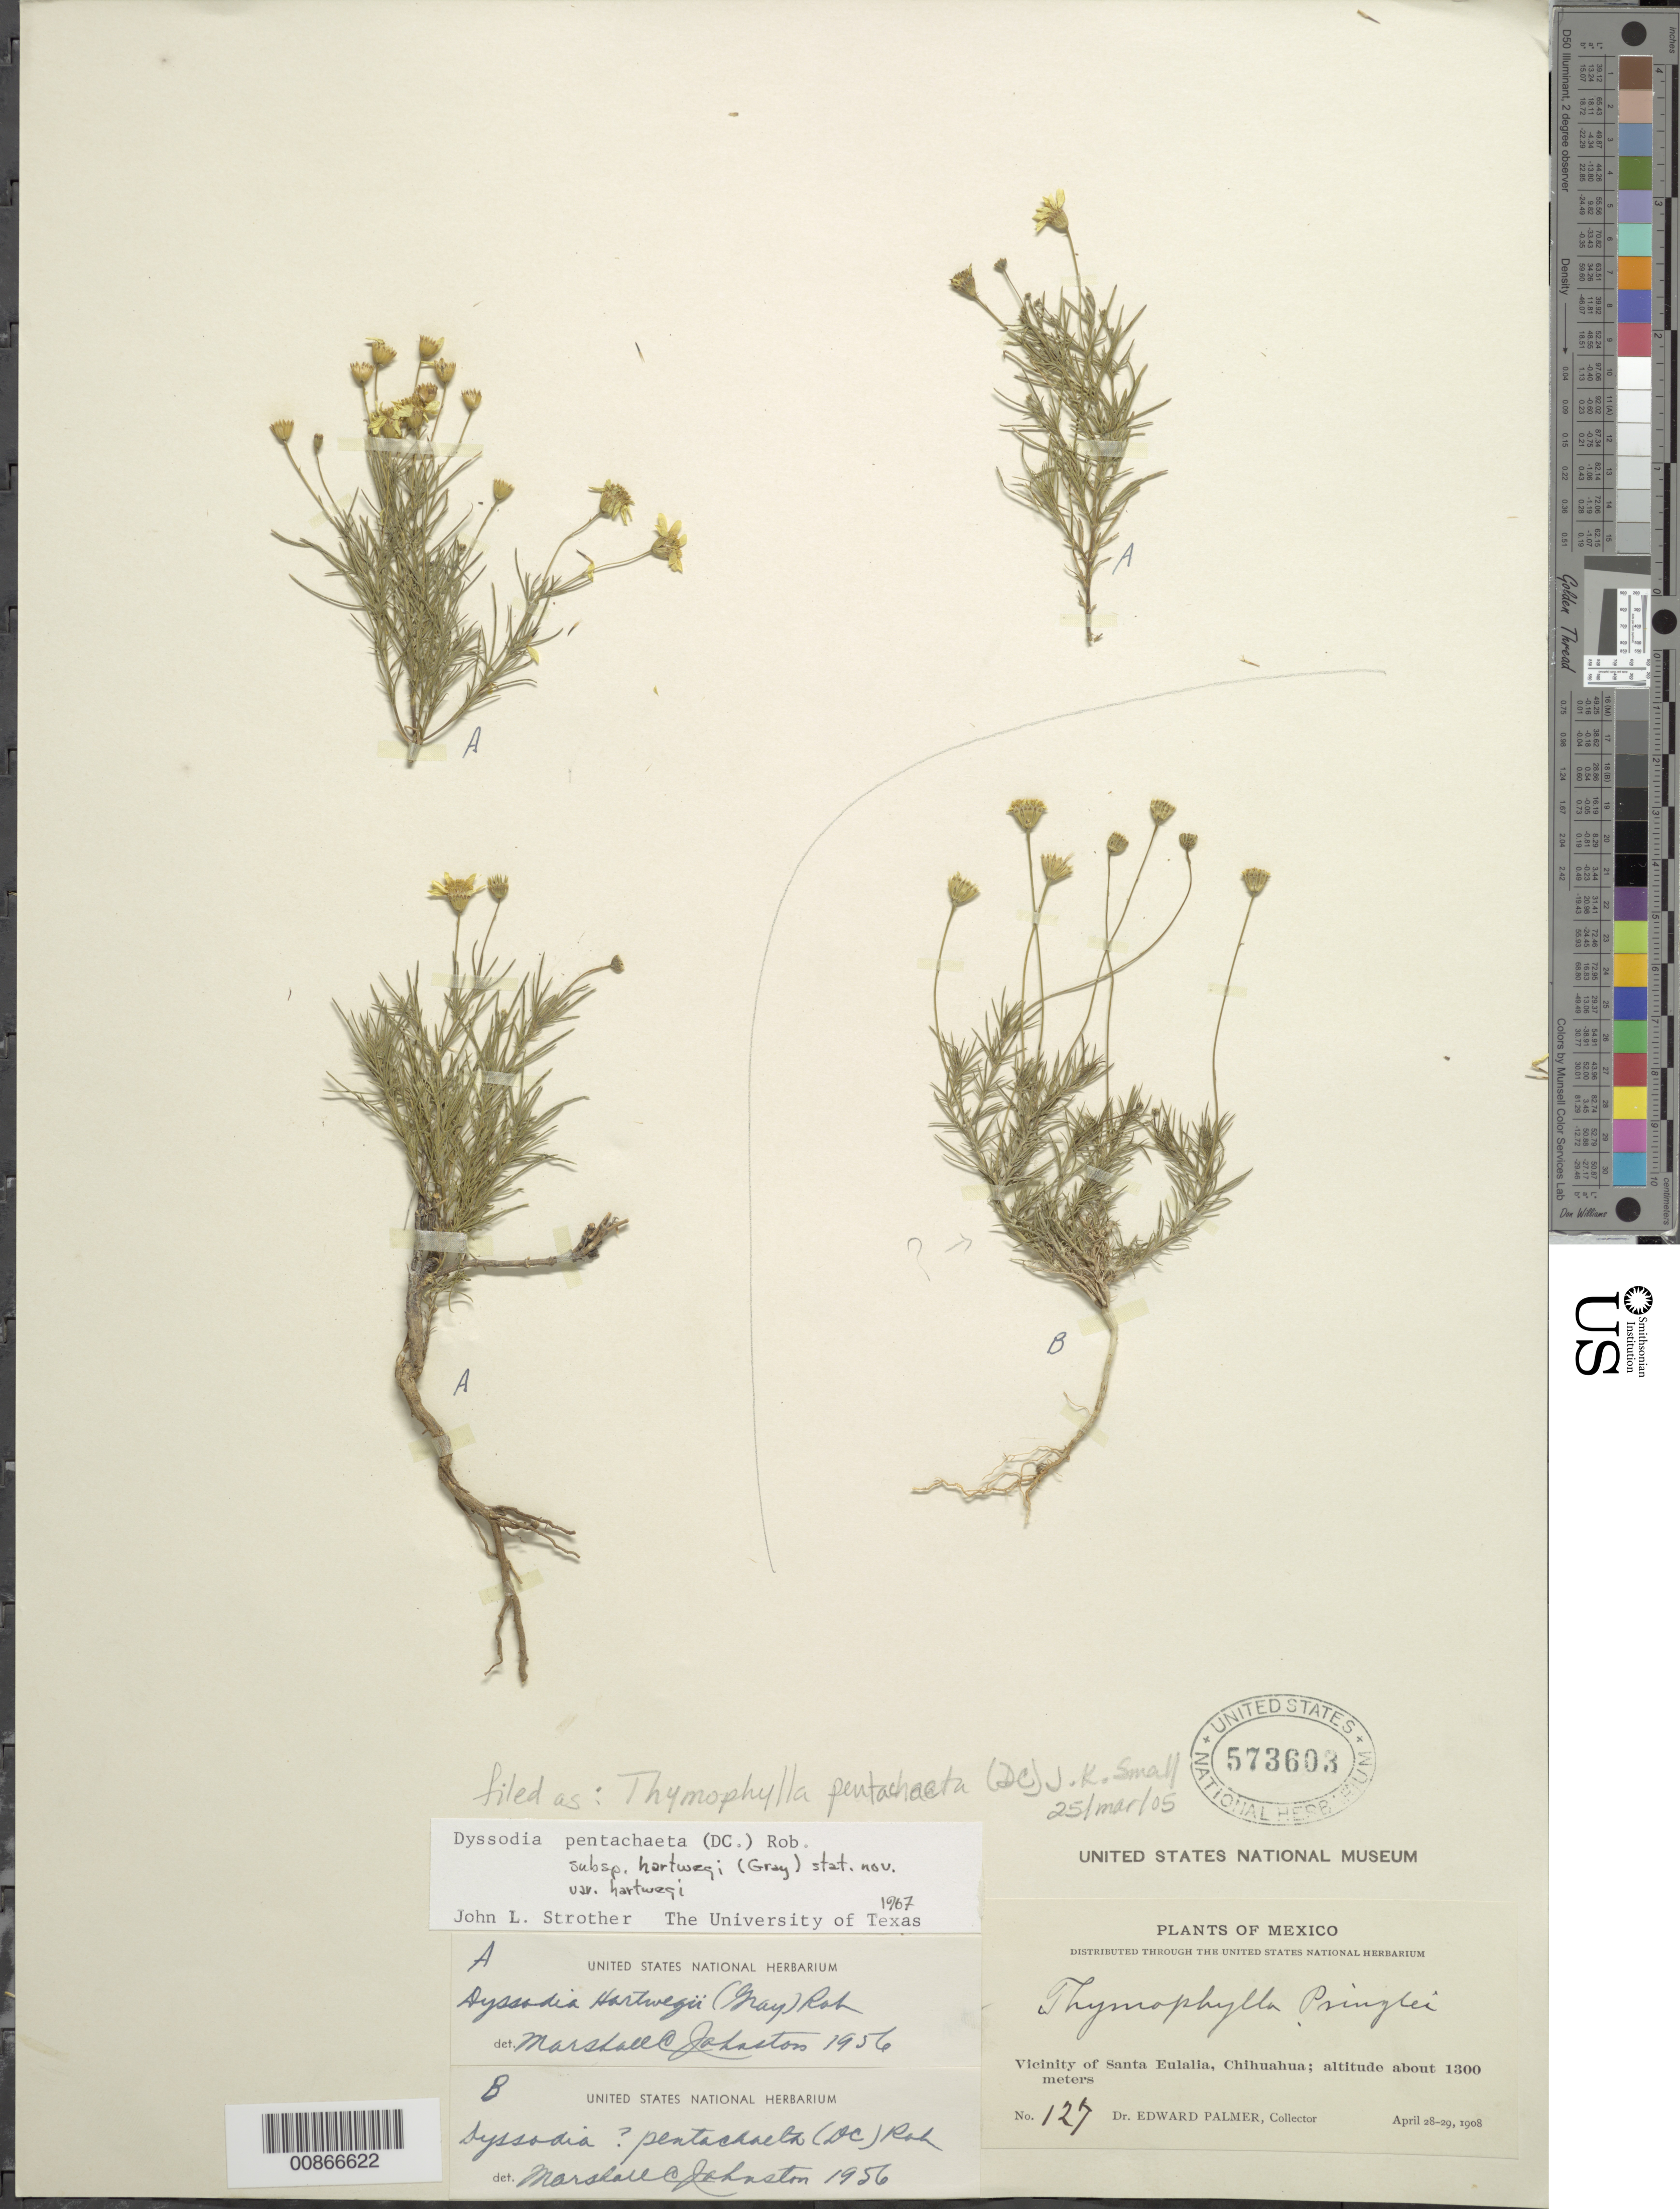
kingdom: Plantae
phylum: Tracheophyta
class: Magnoliopsida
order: Asterales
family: Asteraceae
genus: Thymophylla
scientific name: Thymophylla pentachaeta var. hartwegii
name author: (A. Gray) Strother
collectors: E. Palmer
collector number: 127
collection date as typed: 28 Apr 1908 to 29 Apr 1908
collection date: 1908-04-28/1908-04-29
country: Mexico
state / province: Chihuahua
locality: Vicinity of Santa Eulalia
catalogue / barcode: US 573603